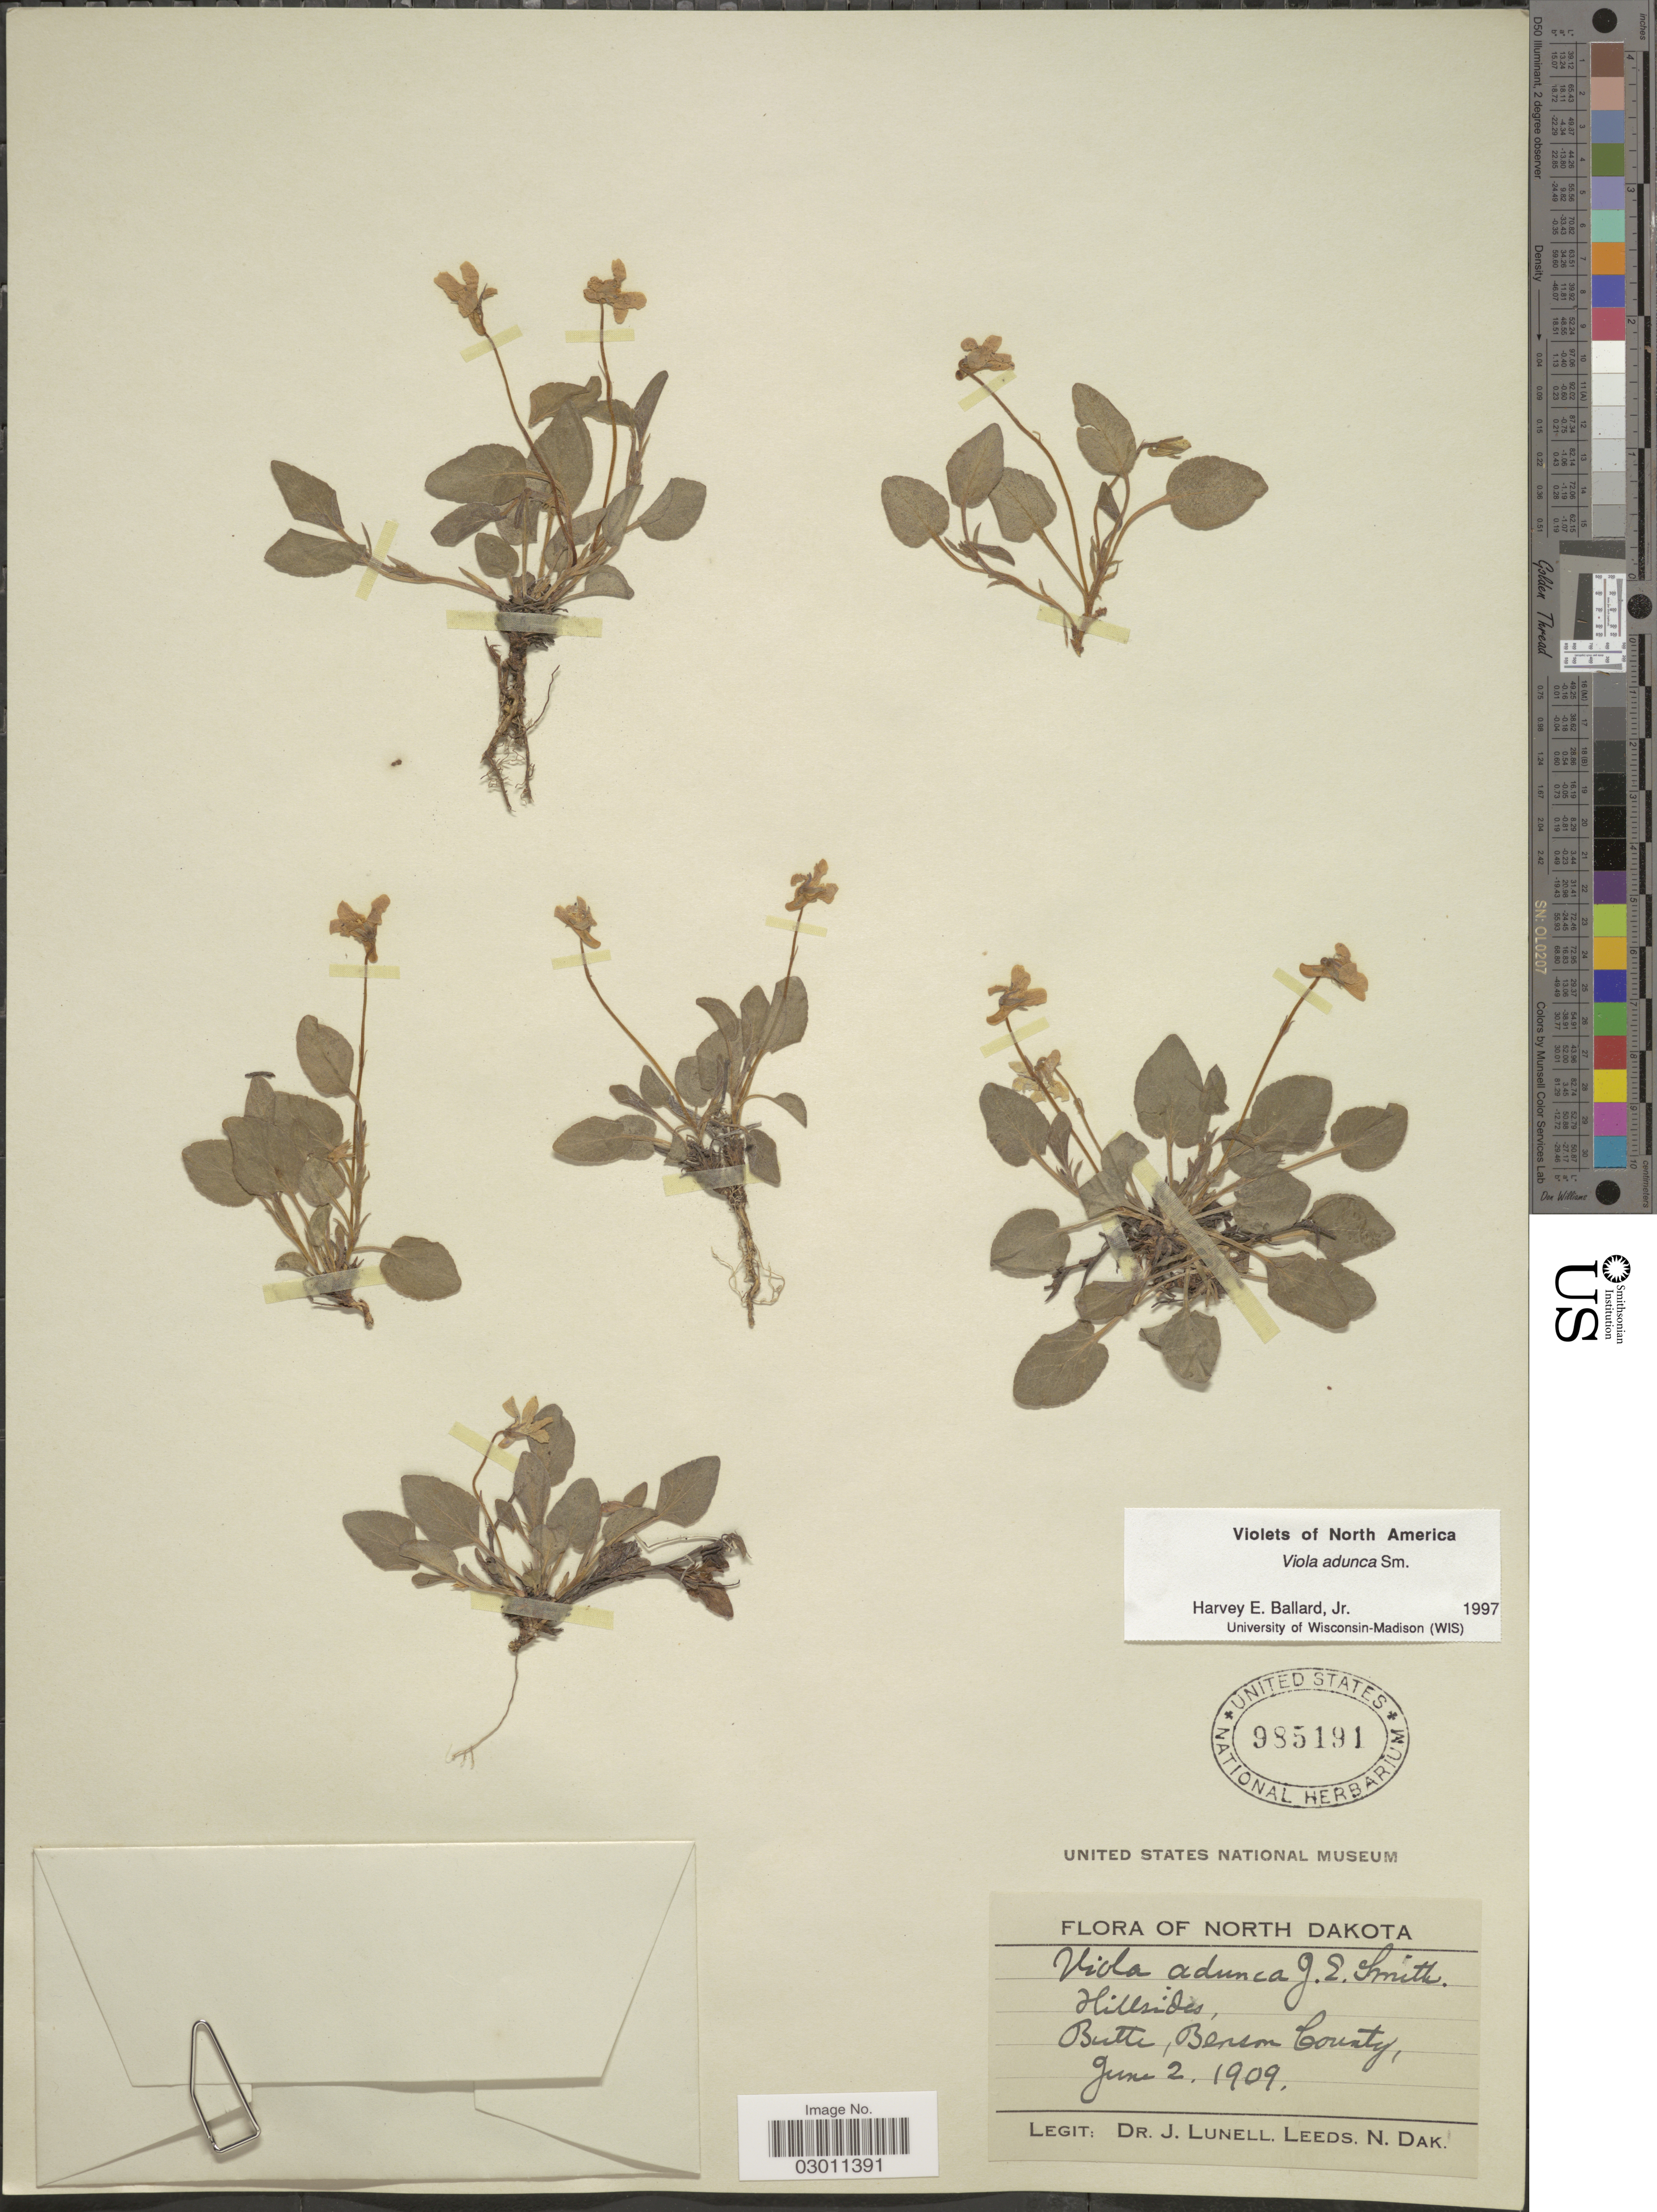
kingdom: Plantae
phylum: Tracheophyta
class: Magnoliopsida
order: Malpighiales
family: Violaceae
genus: Viola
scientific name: Viola adunca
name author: Sm.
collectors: J. Lunell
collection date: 1909-06-02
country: United States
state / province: North Dakota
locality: Hillsides, Butte, Benson County.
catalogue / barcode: US 985191